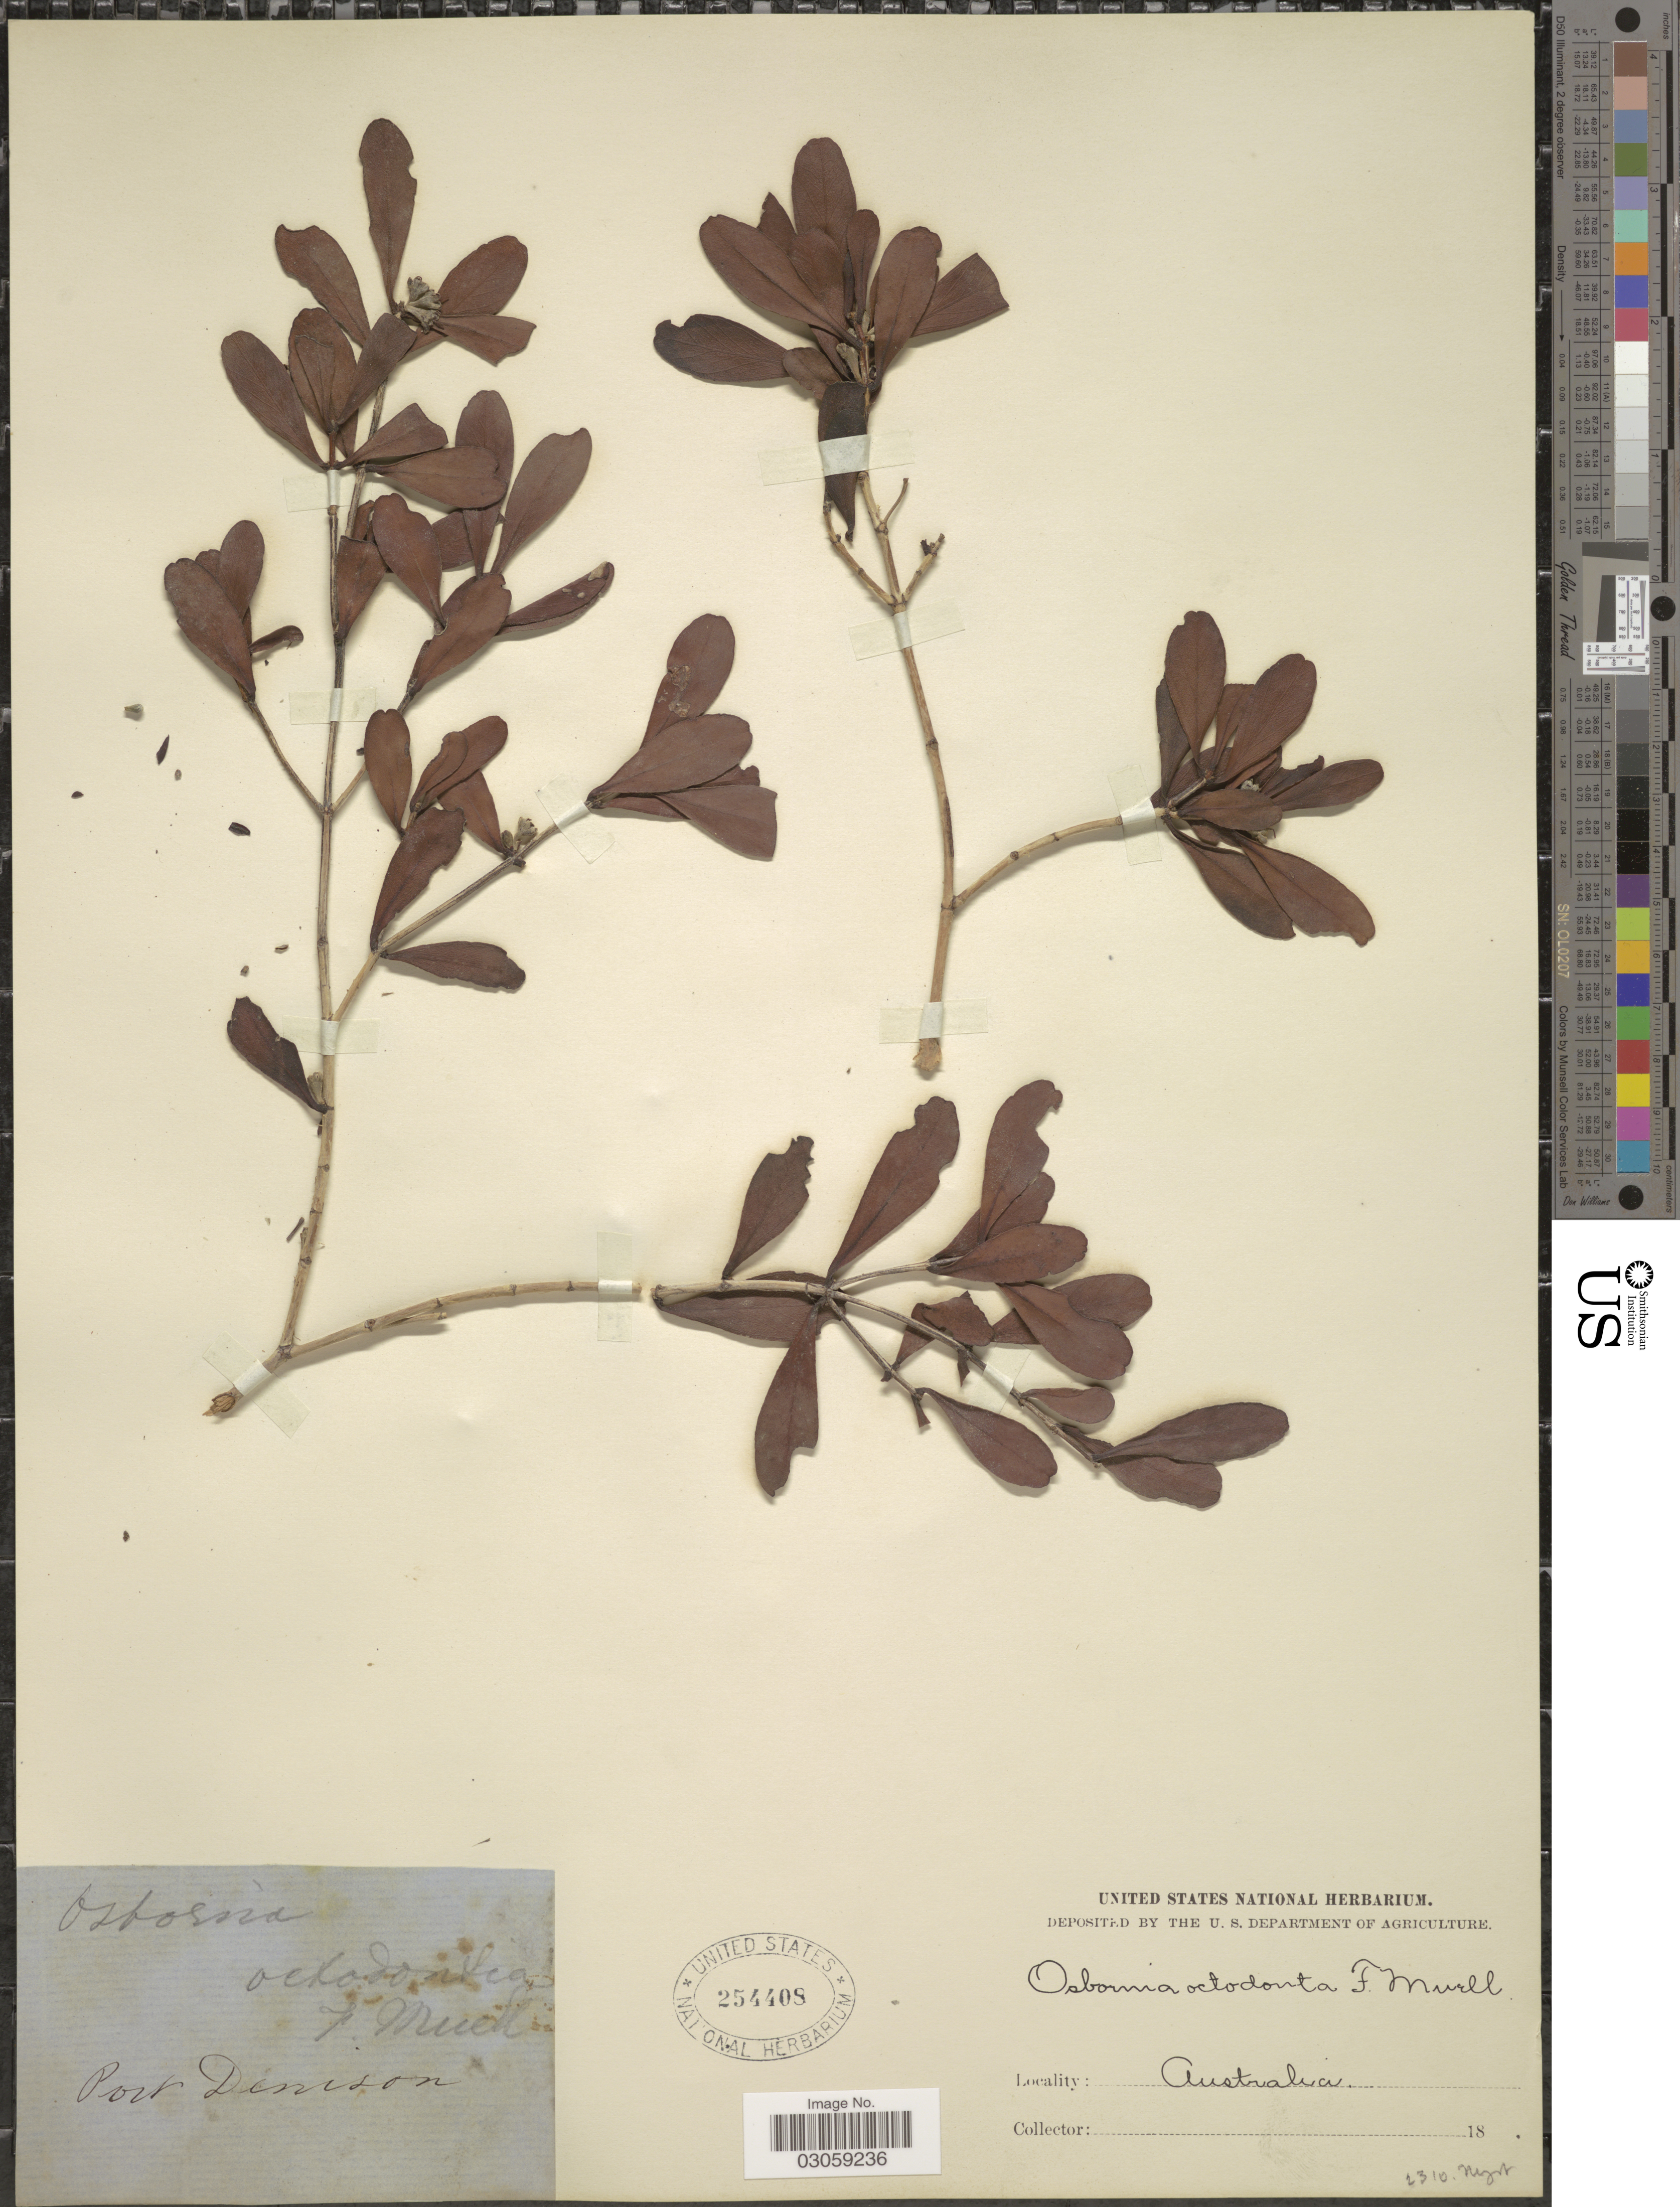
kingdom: Plantae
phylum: Tracheophyta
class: Magnoliopsida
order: Myrtales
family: Myrtaceae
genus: Osbornia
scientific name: Osbornia octodonta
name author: F. Muell.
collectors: ex herb. United States National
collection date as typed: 18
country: Australia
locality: Port Denison.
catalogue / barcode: US 254408